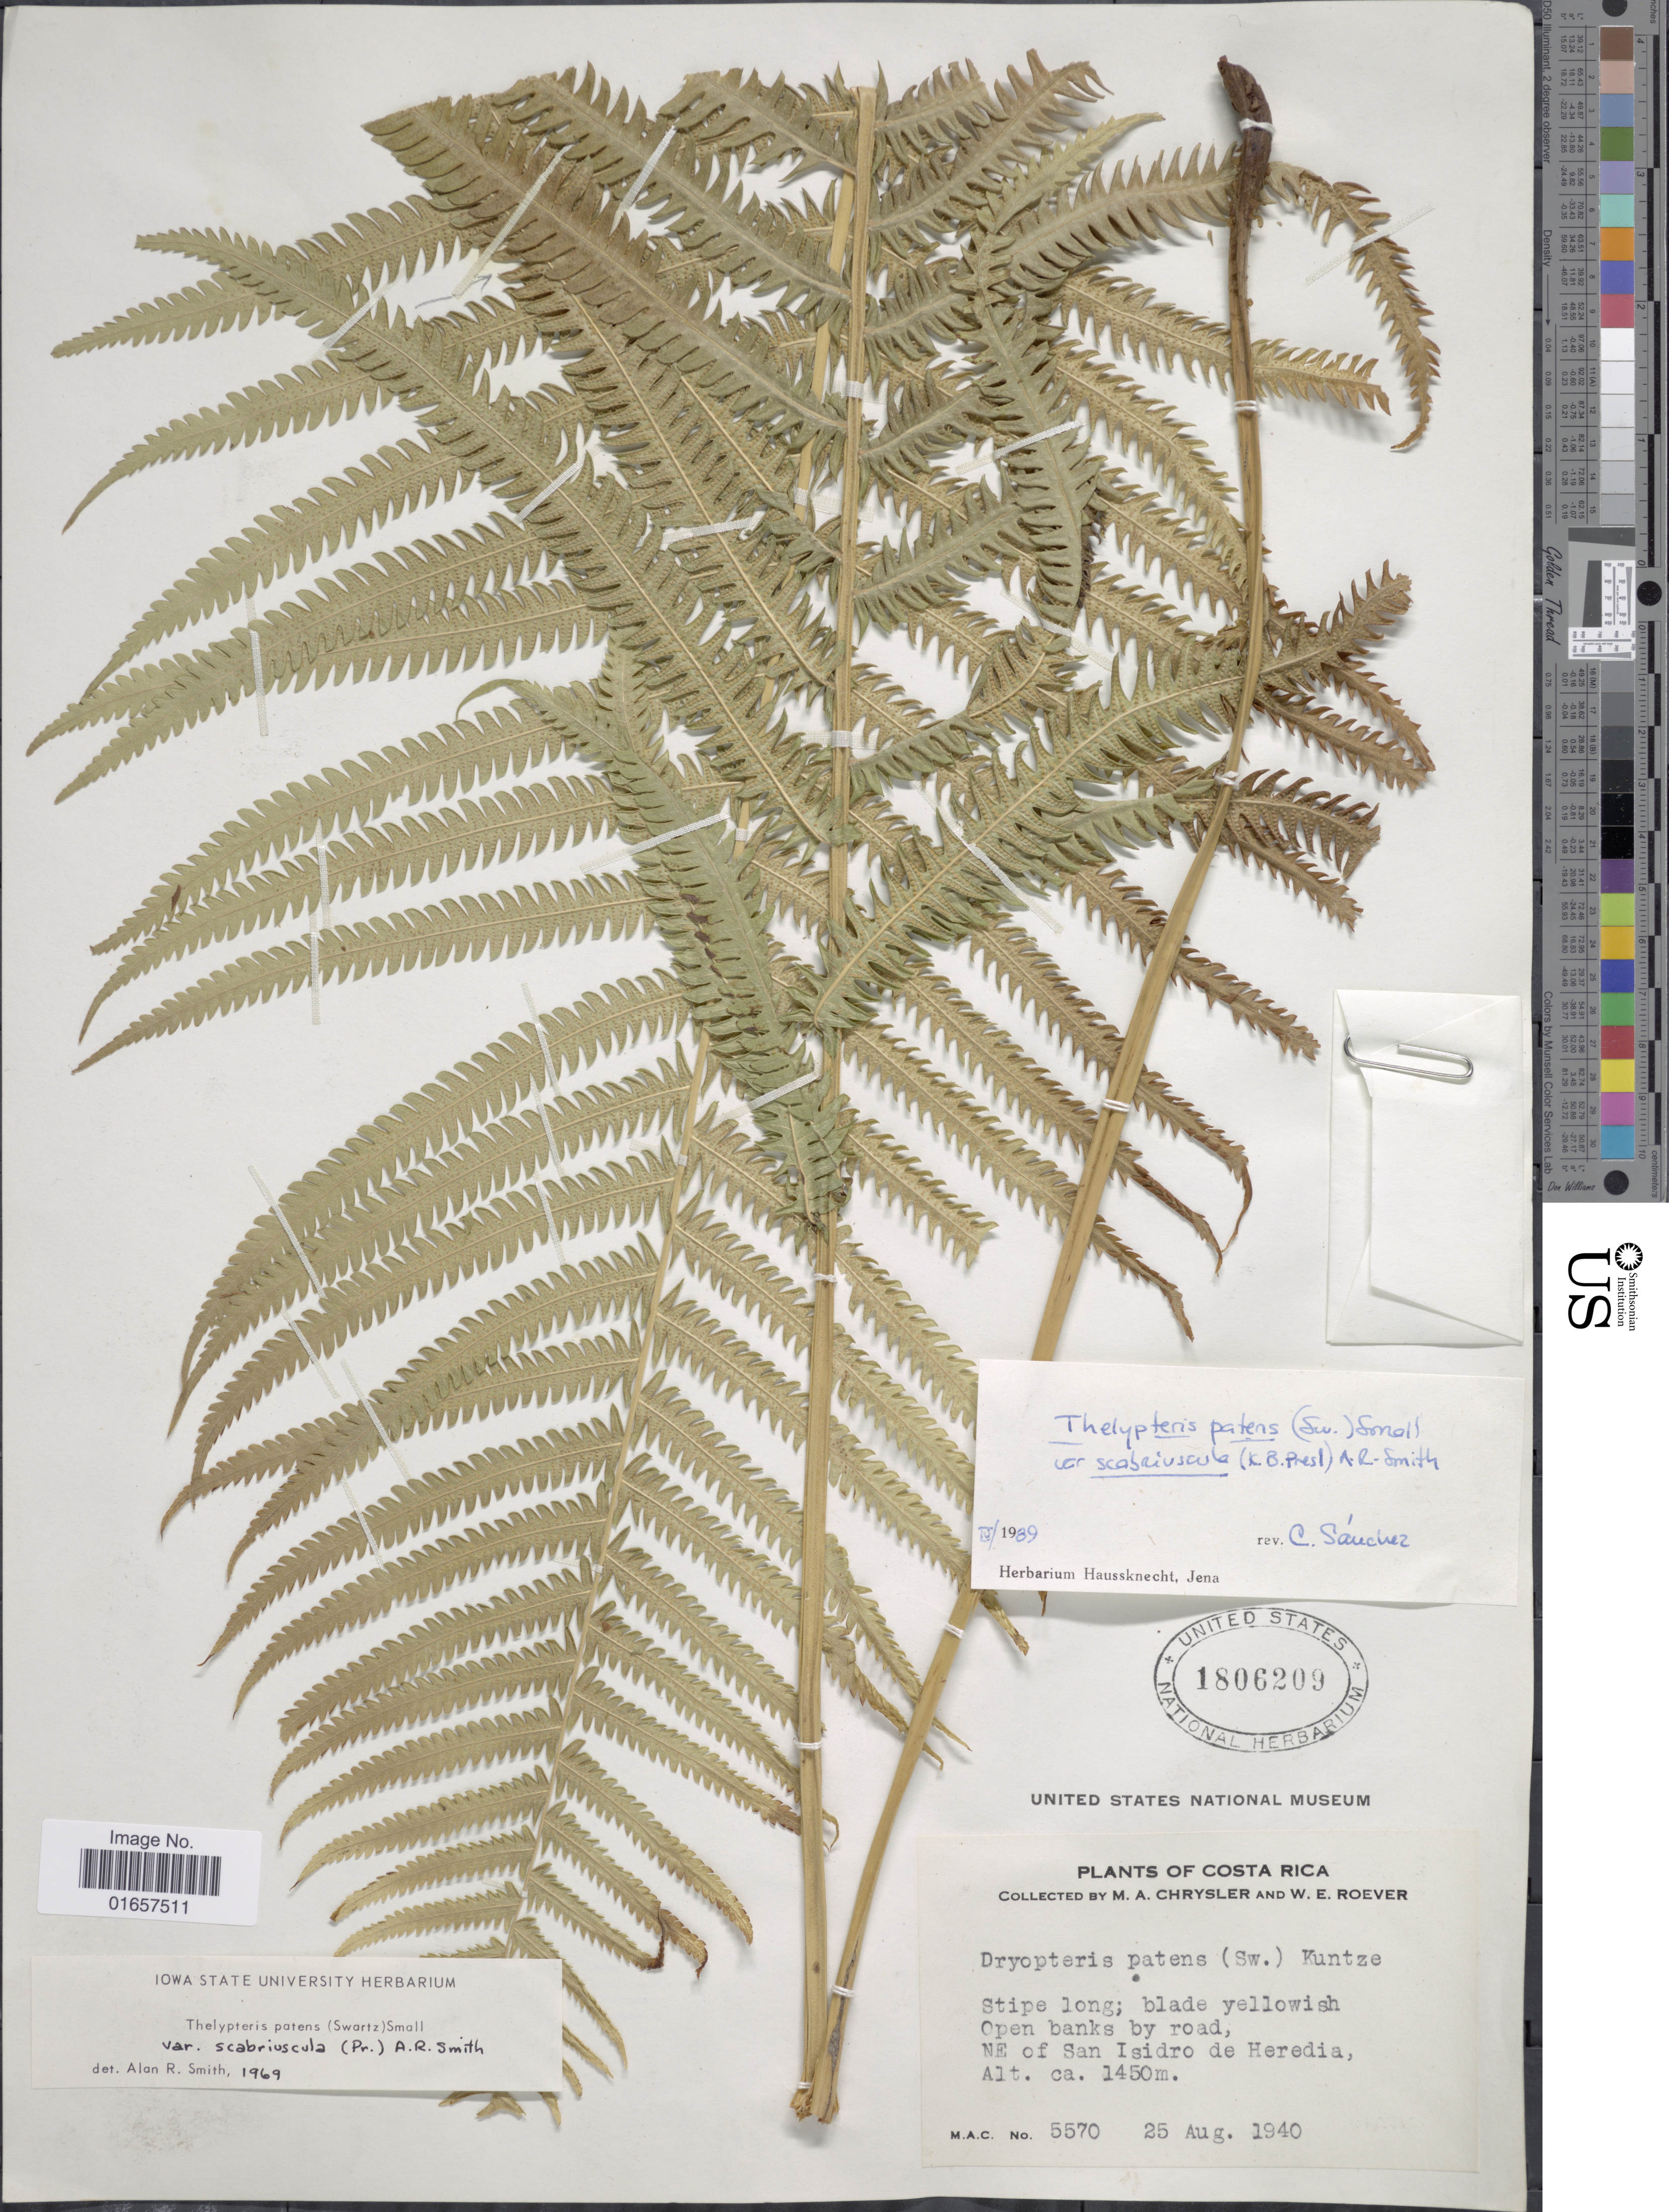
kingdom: Plantae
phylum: Tracheophyta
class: Polypodiopsida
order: Polypodiales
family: Thelypteridaceae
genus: Christella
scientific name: Christella patens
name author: (Sw.) Holttum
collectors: M. A. Chrysler & W. Roever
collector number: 5570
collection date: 1940-08-25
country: Costa Rica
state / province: Heredia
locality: Costa Rica, NE of San Isidro de Heredia.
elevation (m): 1450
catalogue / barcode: US 1806209